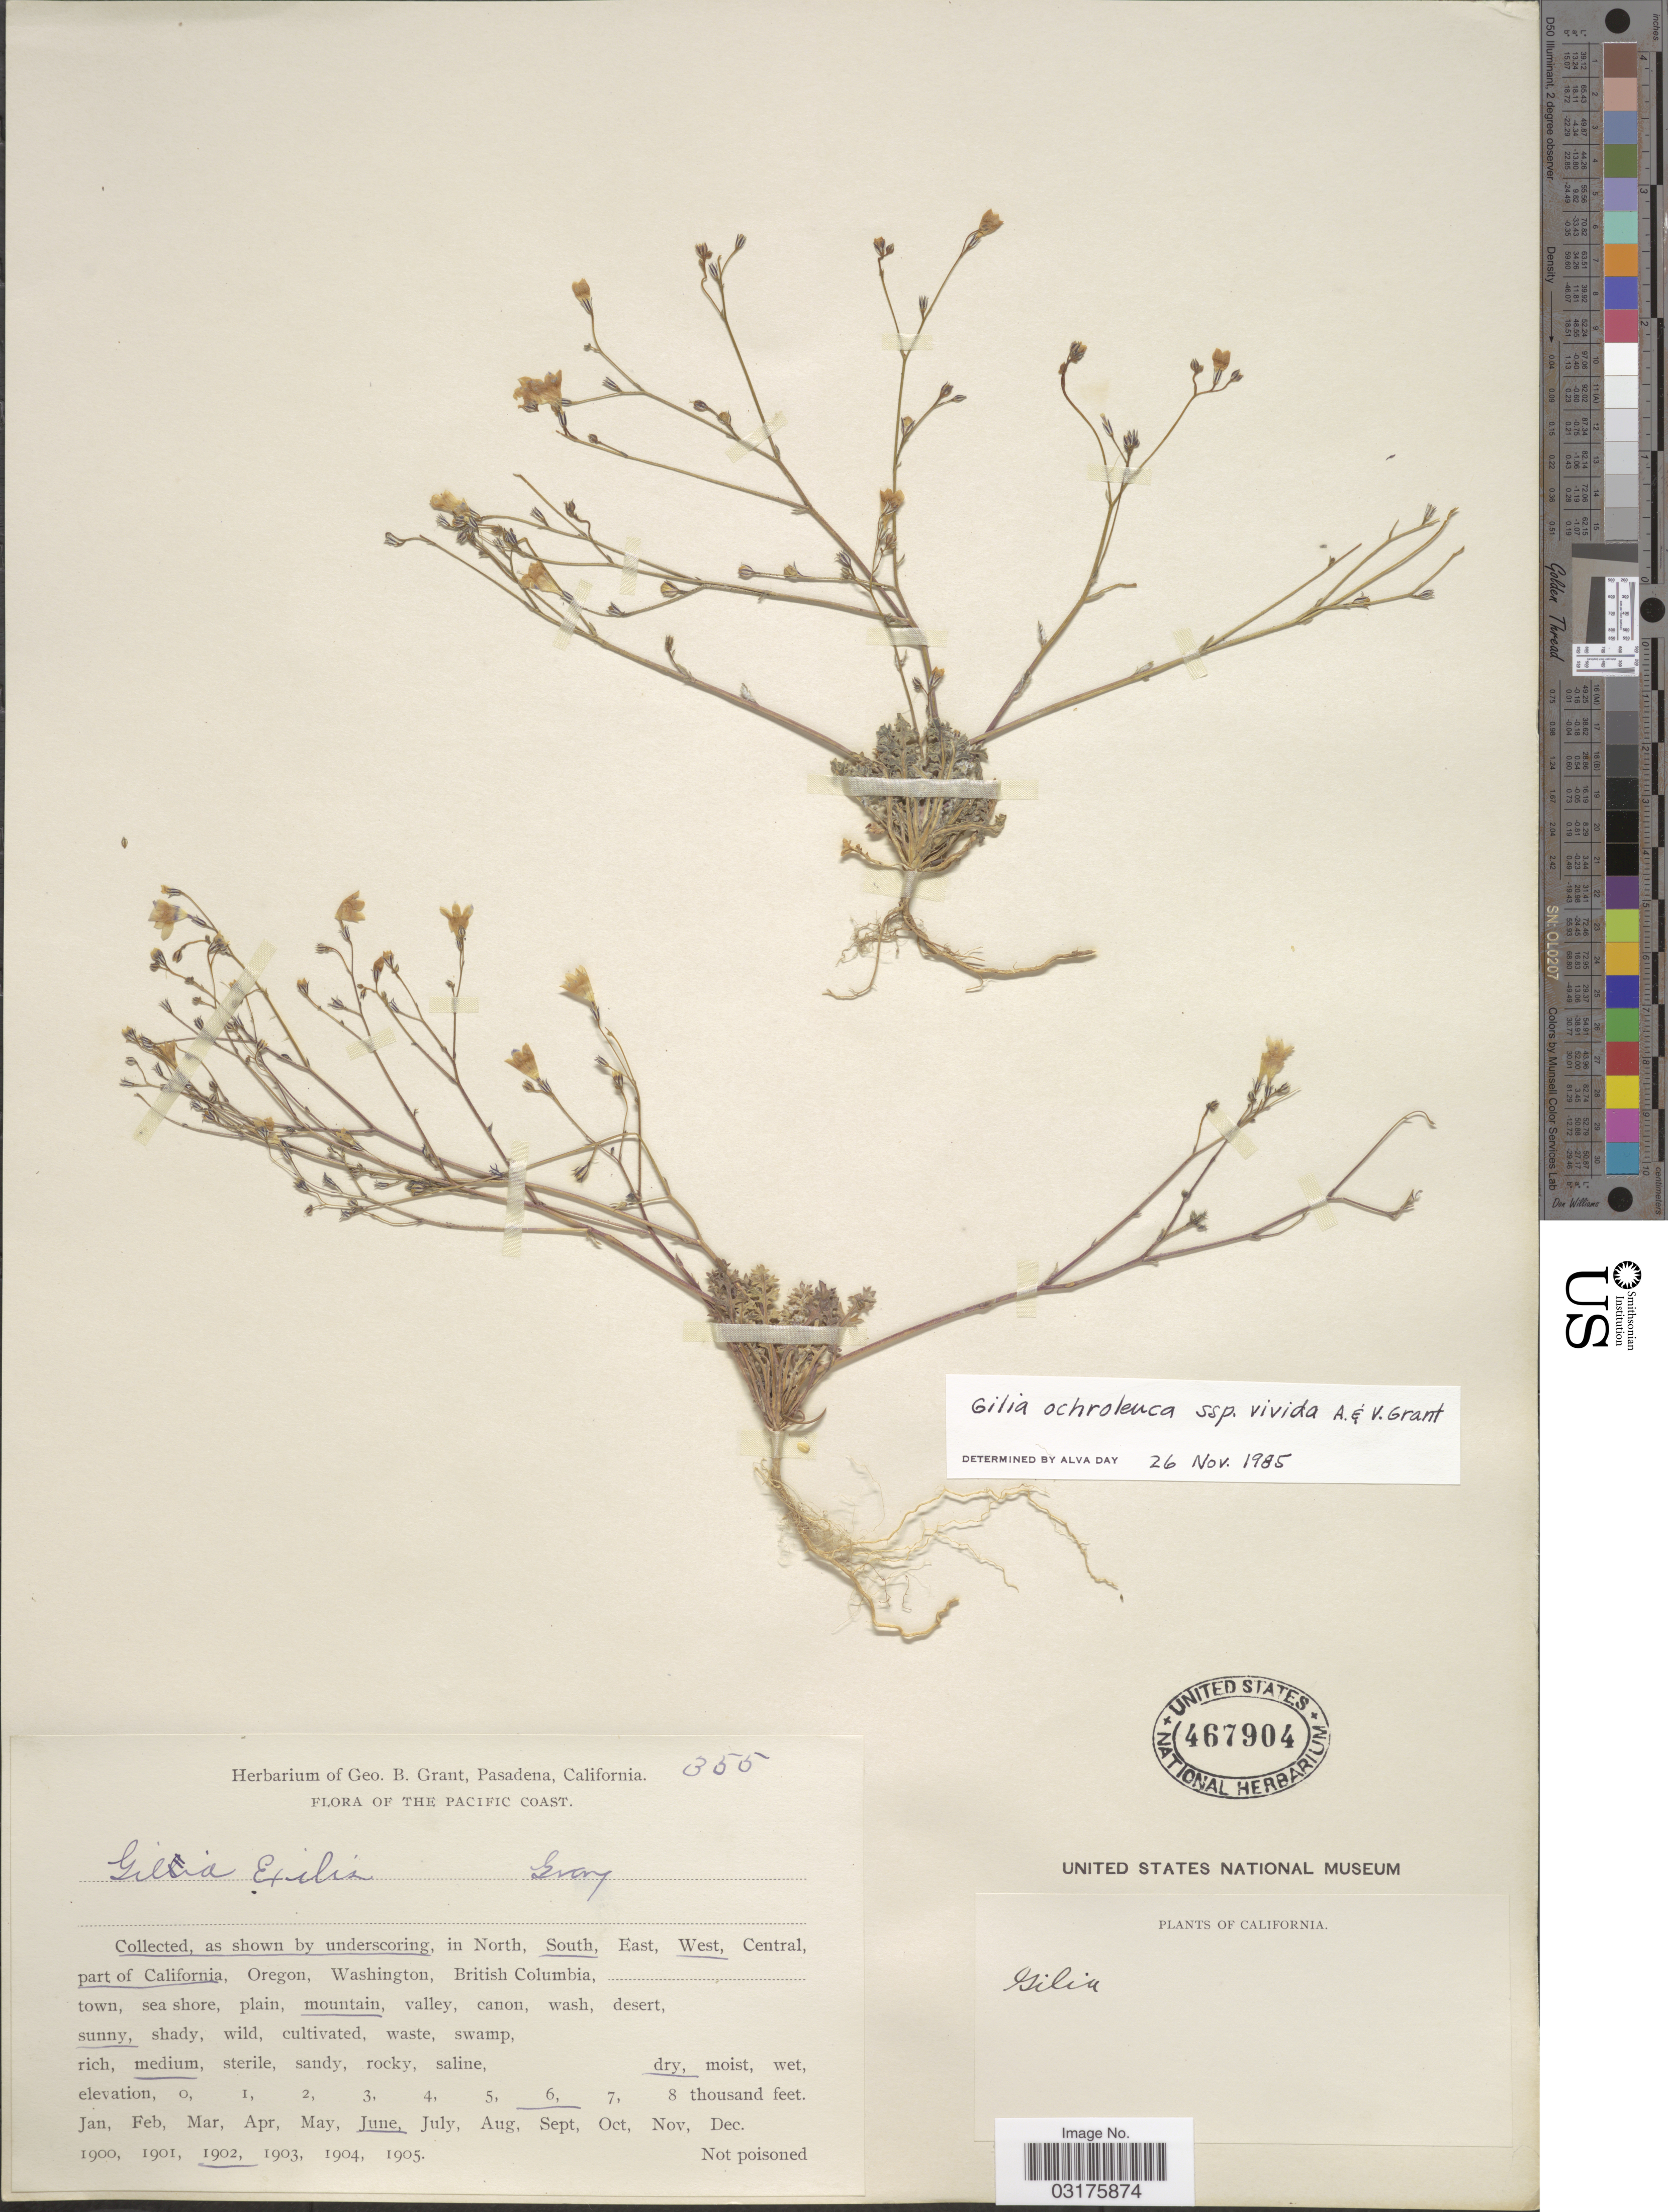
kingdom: Plantae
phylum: Tracheophyta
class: Magnoliopsida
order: Ericales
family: Polemoniaceae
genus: Gilia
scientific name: Gilia ochroleuca subsp. vivida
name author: (A.D. Grant & V.E. Grant) A.D. Grant & V.E. Grant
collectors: ex herb. Geo. B. Grant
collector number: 355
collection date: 1902-06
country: United States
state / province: California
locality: The Pacific Coast. South, West past of California.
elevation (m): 1829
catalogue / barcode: US 467904